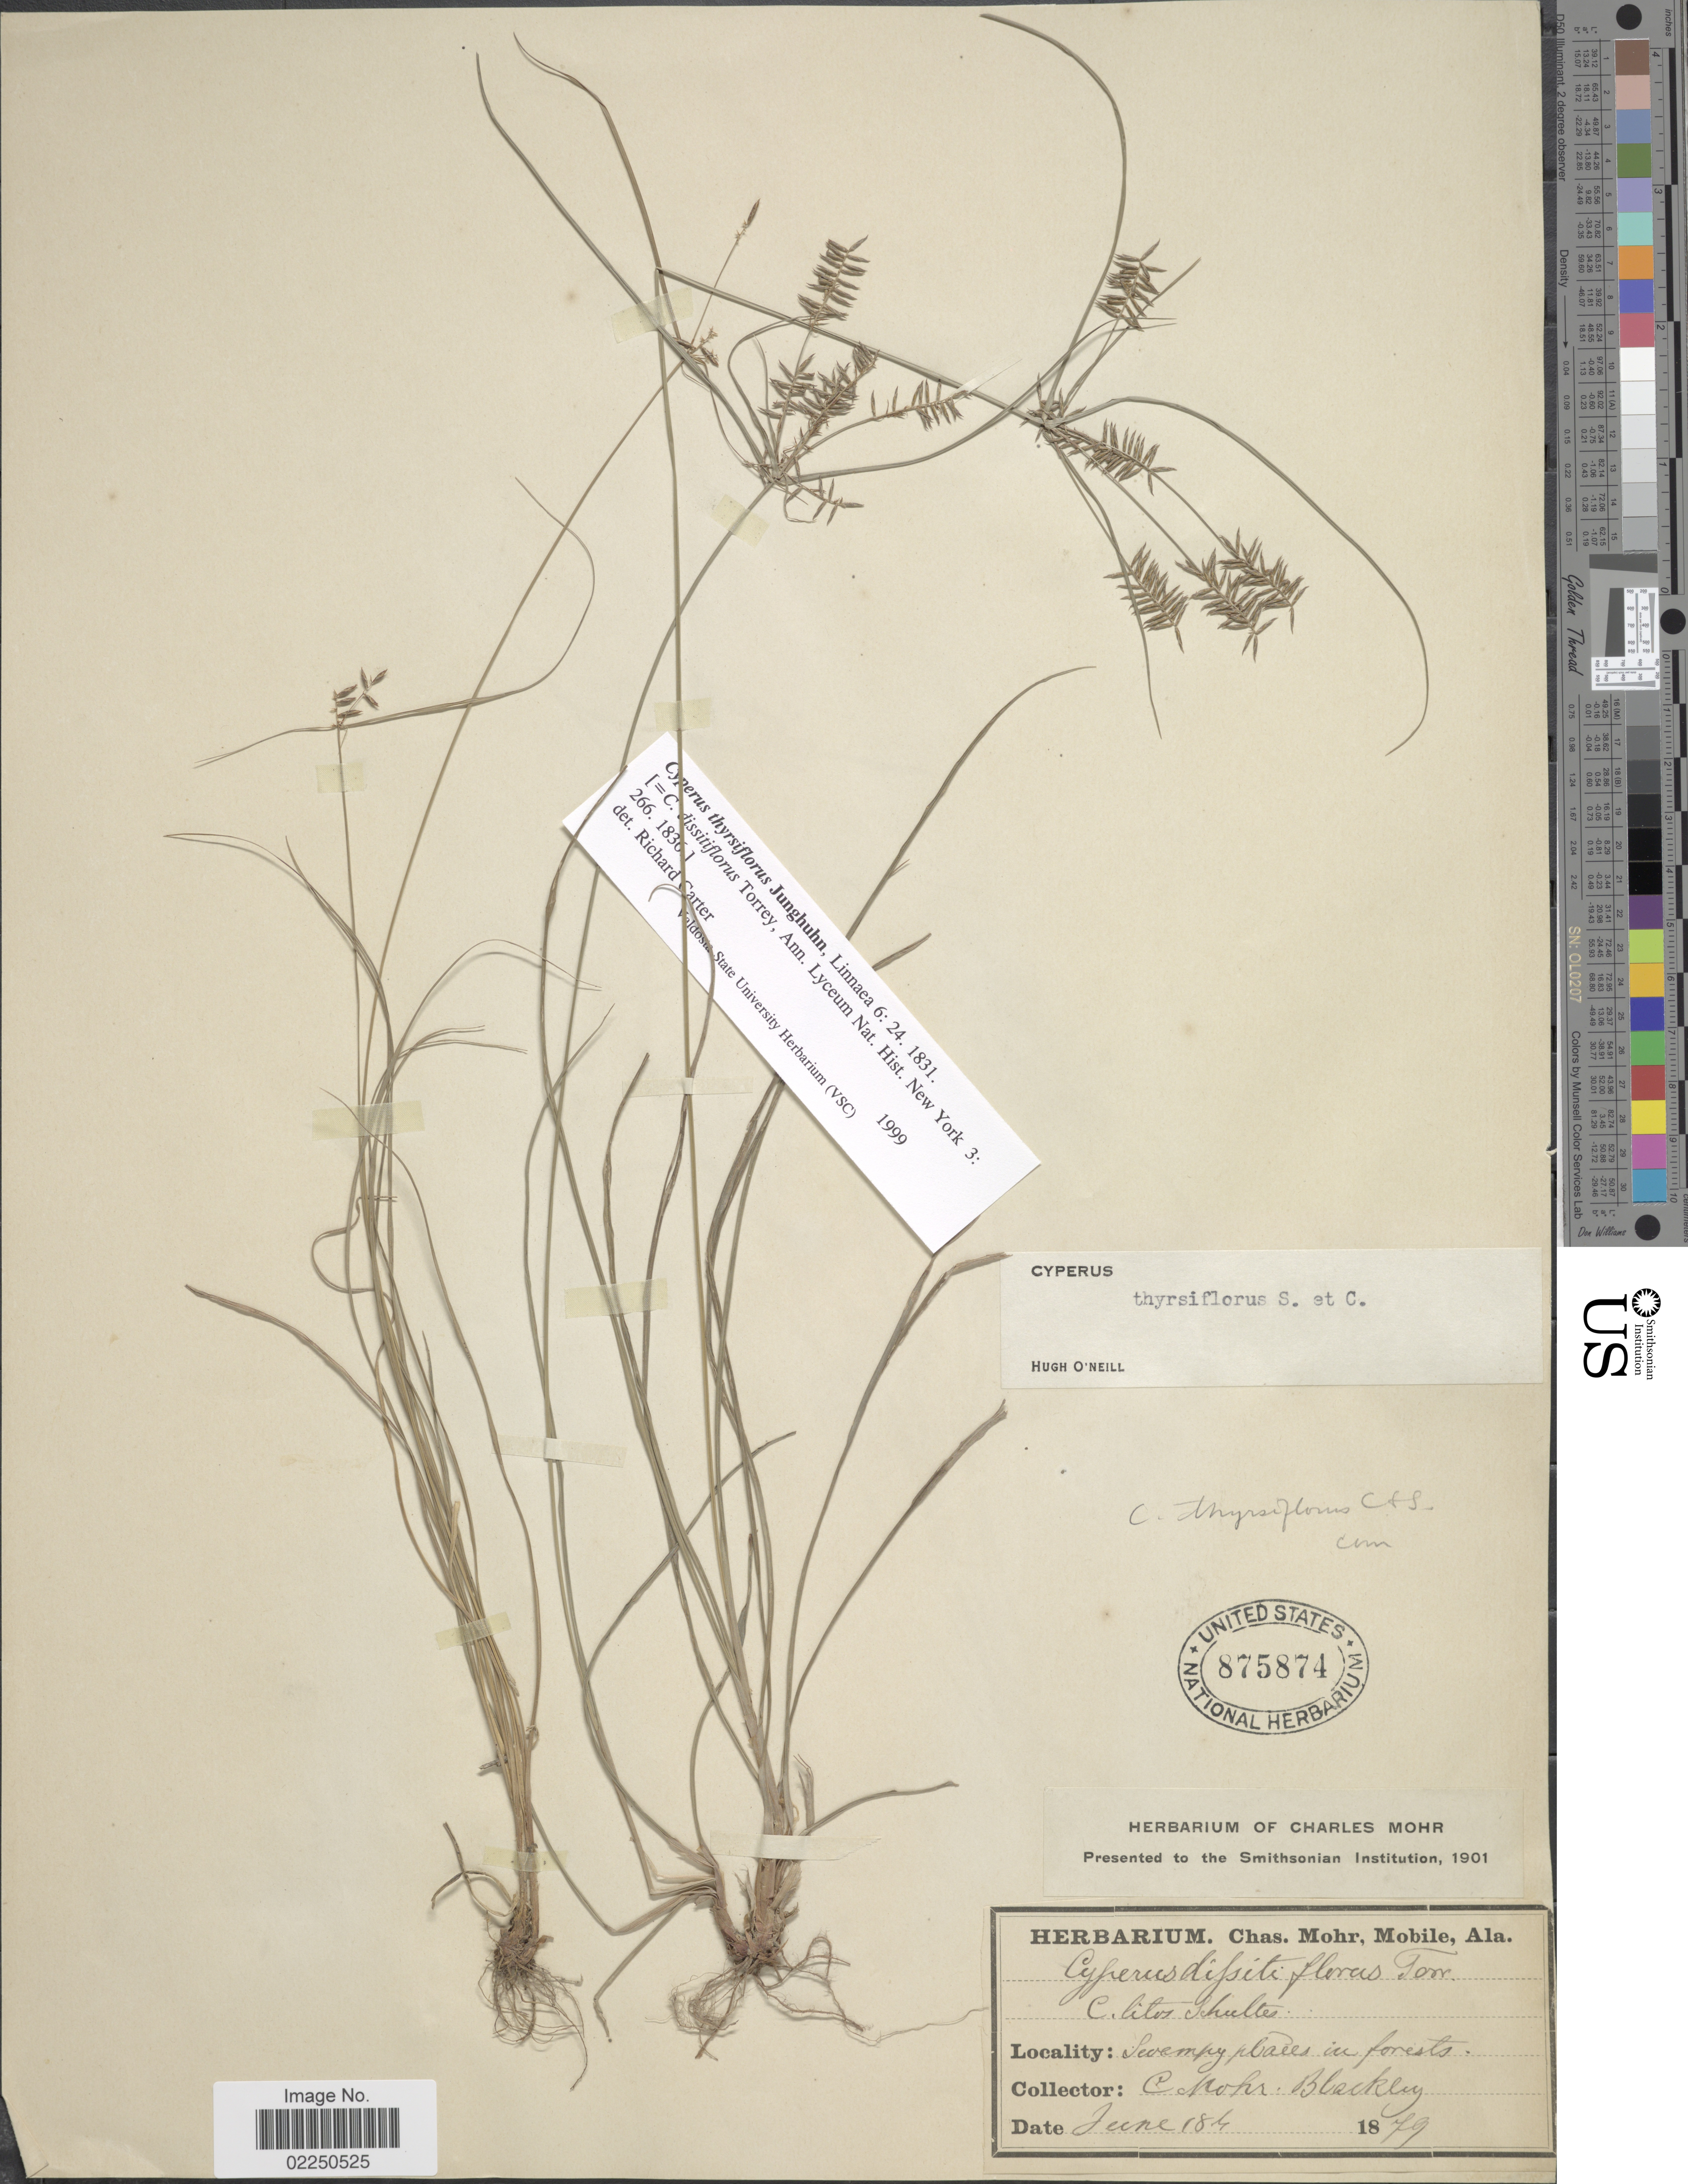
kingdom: Plantae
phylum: Tracheophyta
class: Liliopsida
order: Poales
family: Cyperaceae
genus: Cyperus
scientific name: Cyperus thyrsiflorus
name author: Jungh.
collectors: C. T. Mohr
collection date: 1879-06-18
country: United States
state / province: Alabama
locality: Swampy places in forests. Blackley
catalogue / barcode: US 875874